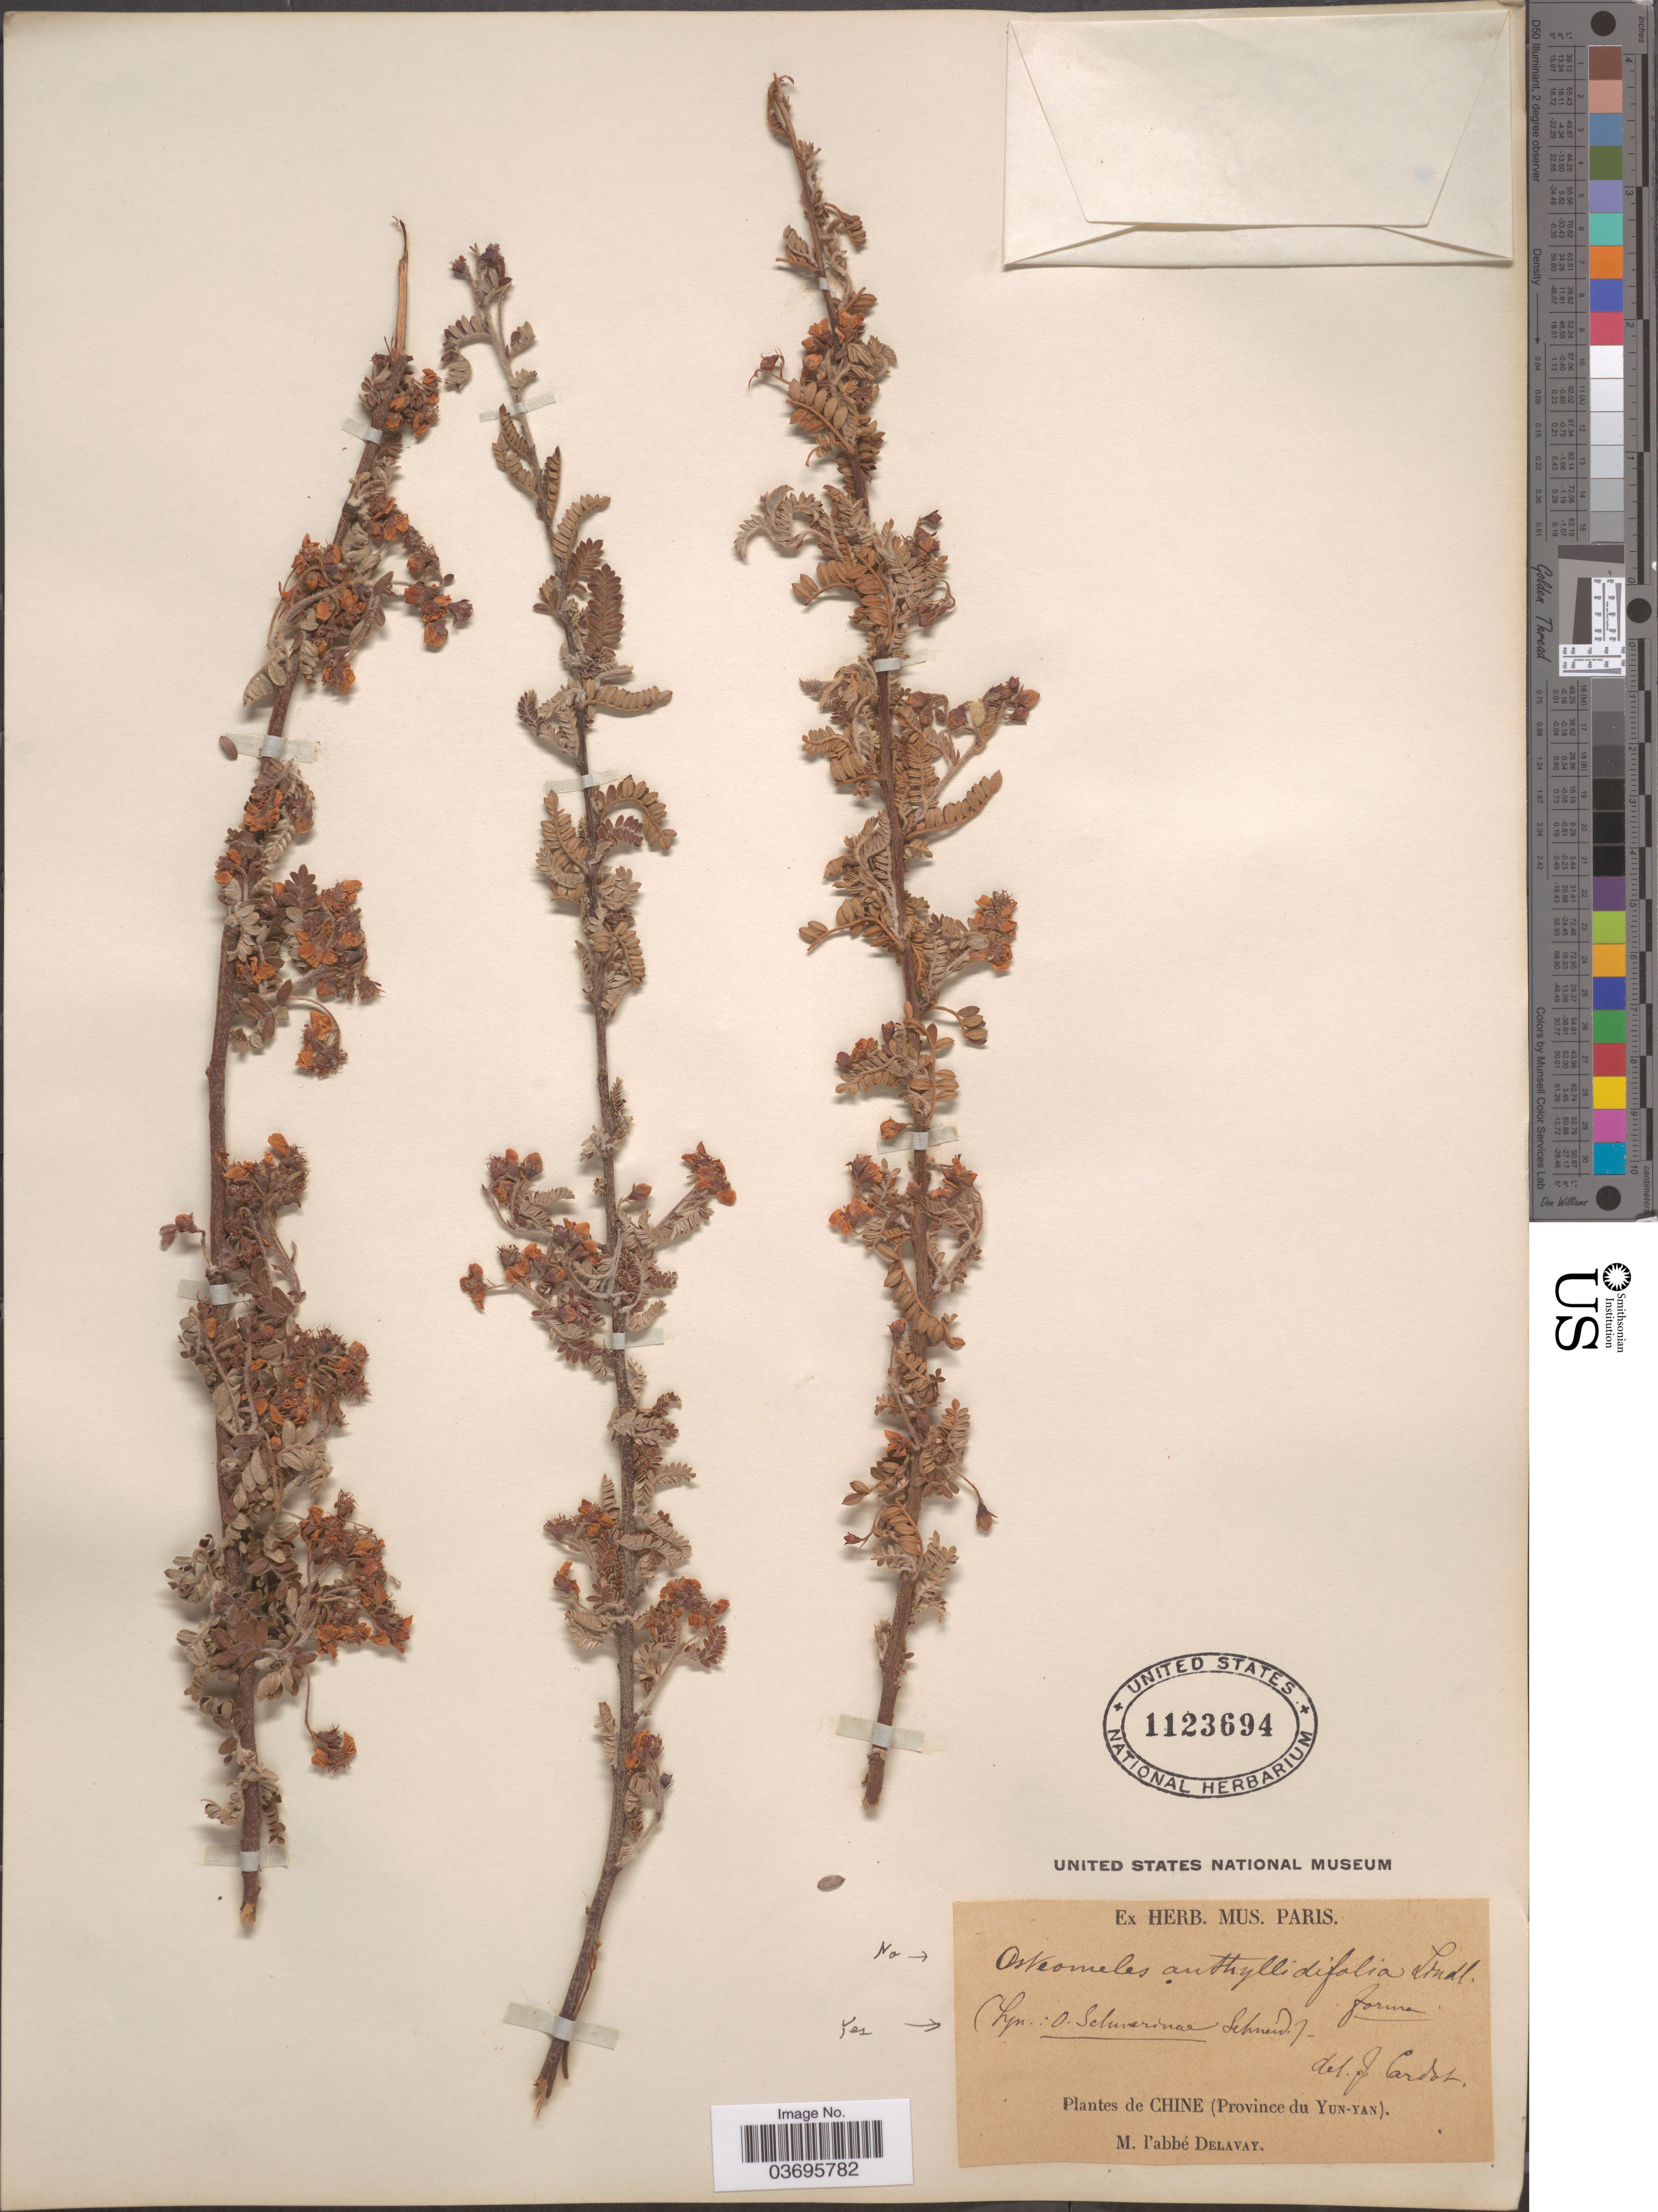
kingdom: Plantae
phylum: Tracheophyta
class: Magnoliopsida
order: Rosales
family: Rosaceae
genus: Osteomeles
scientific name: Osteomeles schwerinae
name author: C.K. Schneid.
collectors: P. Delavay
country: China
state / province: Yunnan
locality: Chine (Province du Yun-Yan).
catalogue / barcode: US 1123694